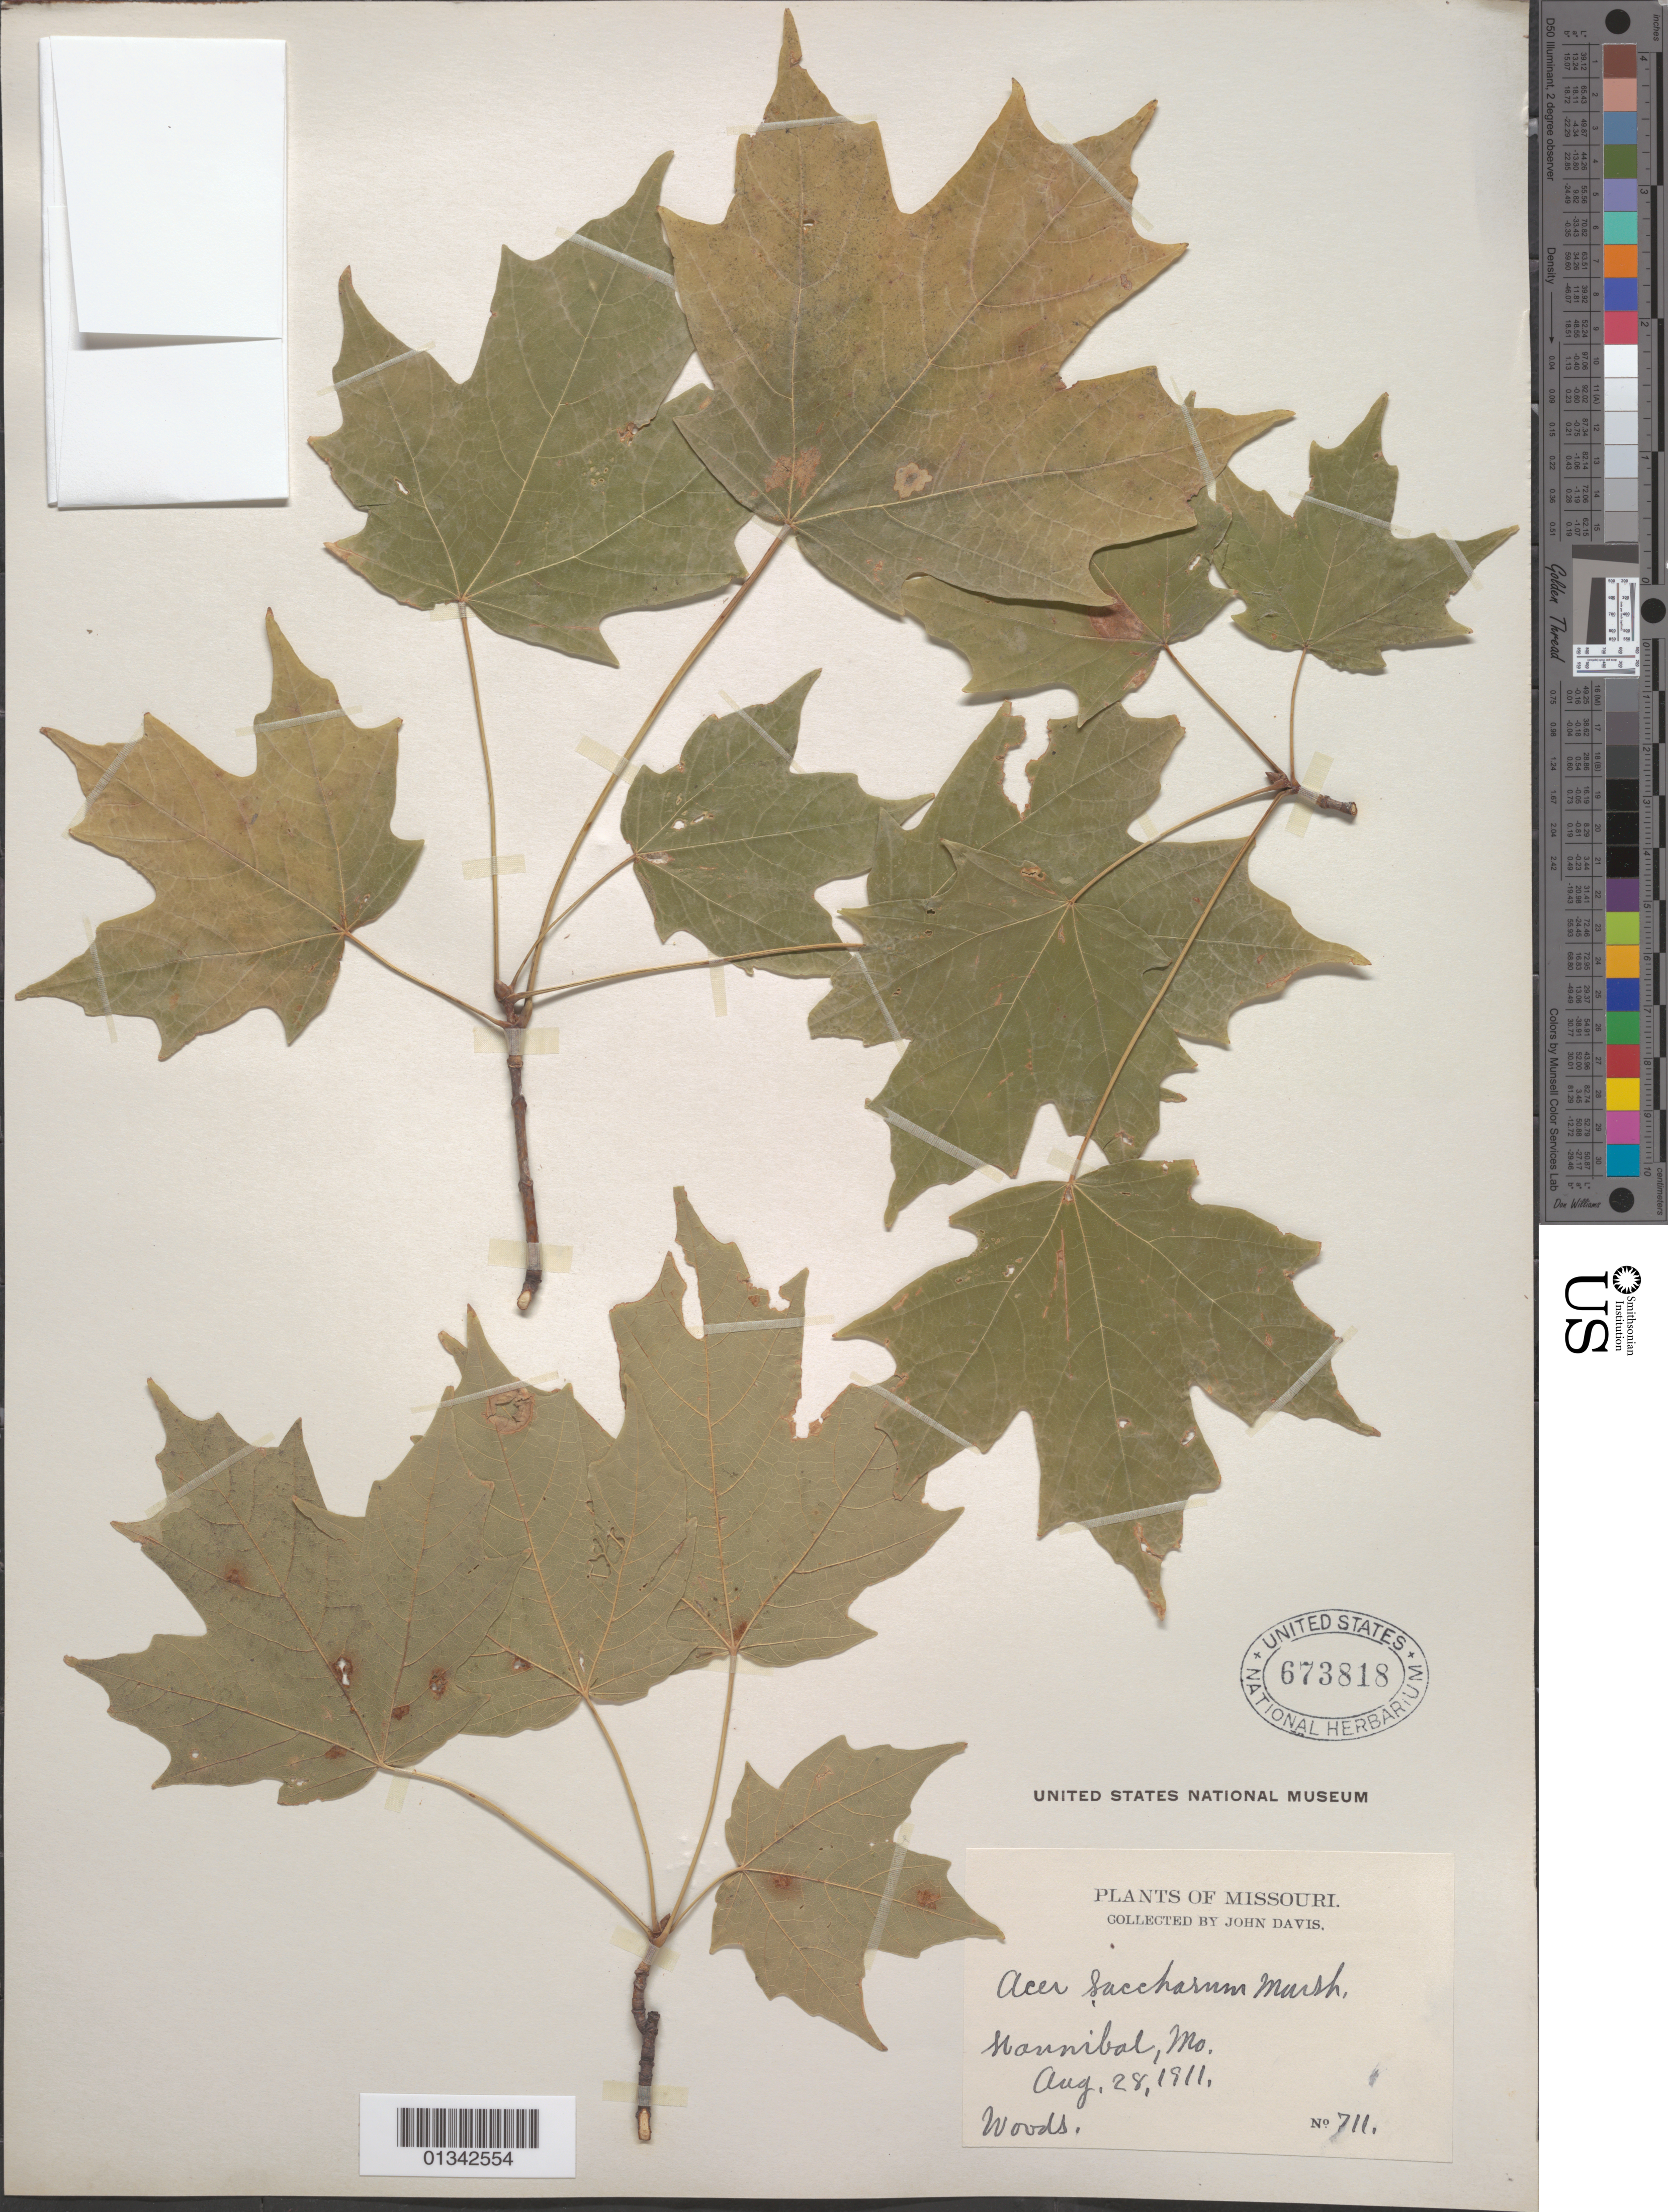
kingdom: Plantae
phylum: Tracheophyta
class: Magnoliopsida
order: Sapindales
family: Sapindaceae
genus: Acer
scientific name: Acer saccharum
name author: Marshall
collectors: J. Davis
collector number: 711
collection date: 1911-08-28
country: United States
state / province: Missouri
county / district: Marion / Ralls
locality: Hannibal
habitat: Woods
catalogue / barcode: US 673818